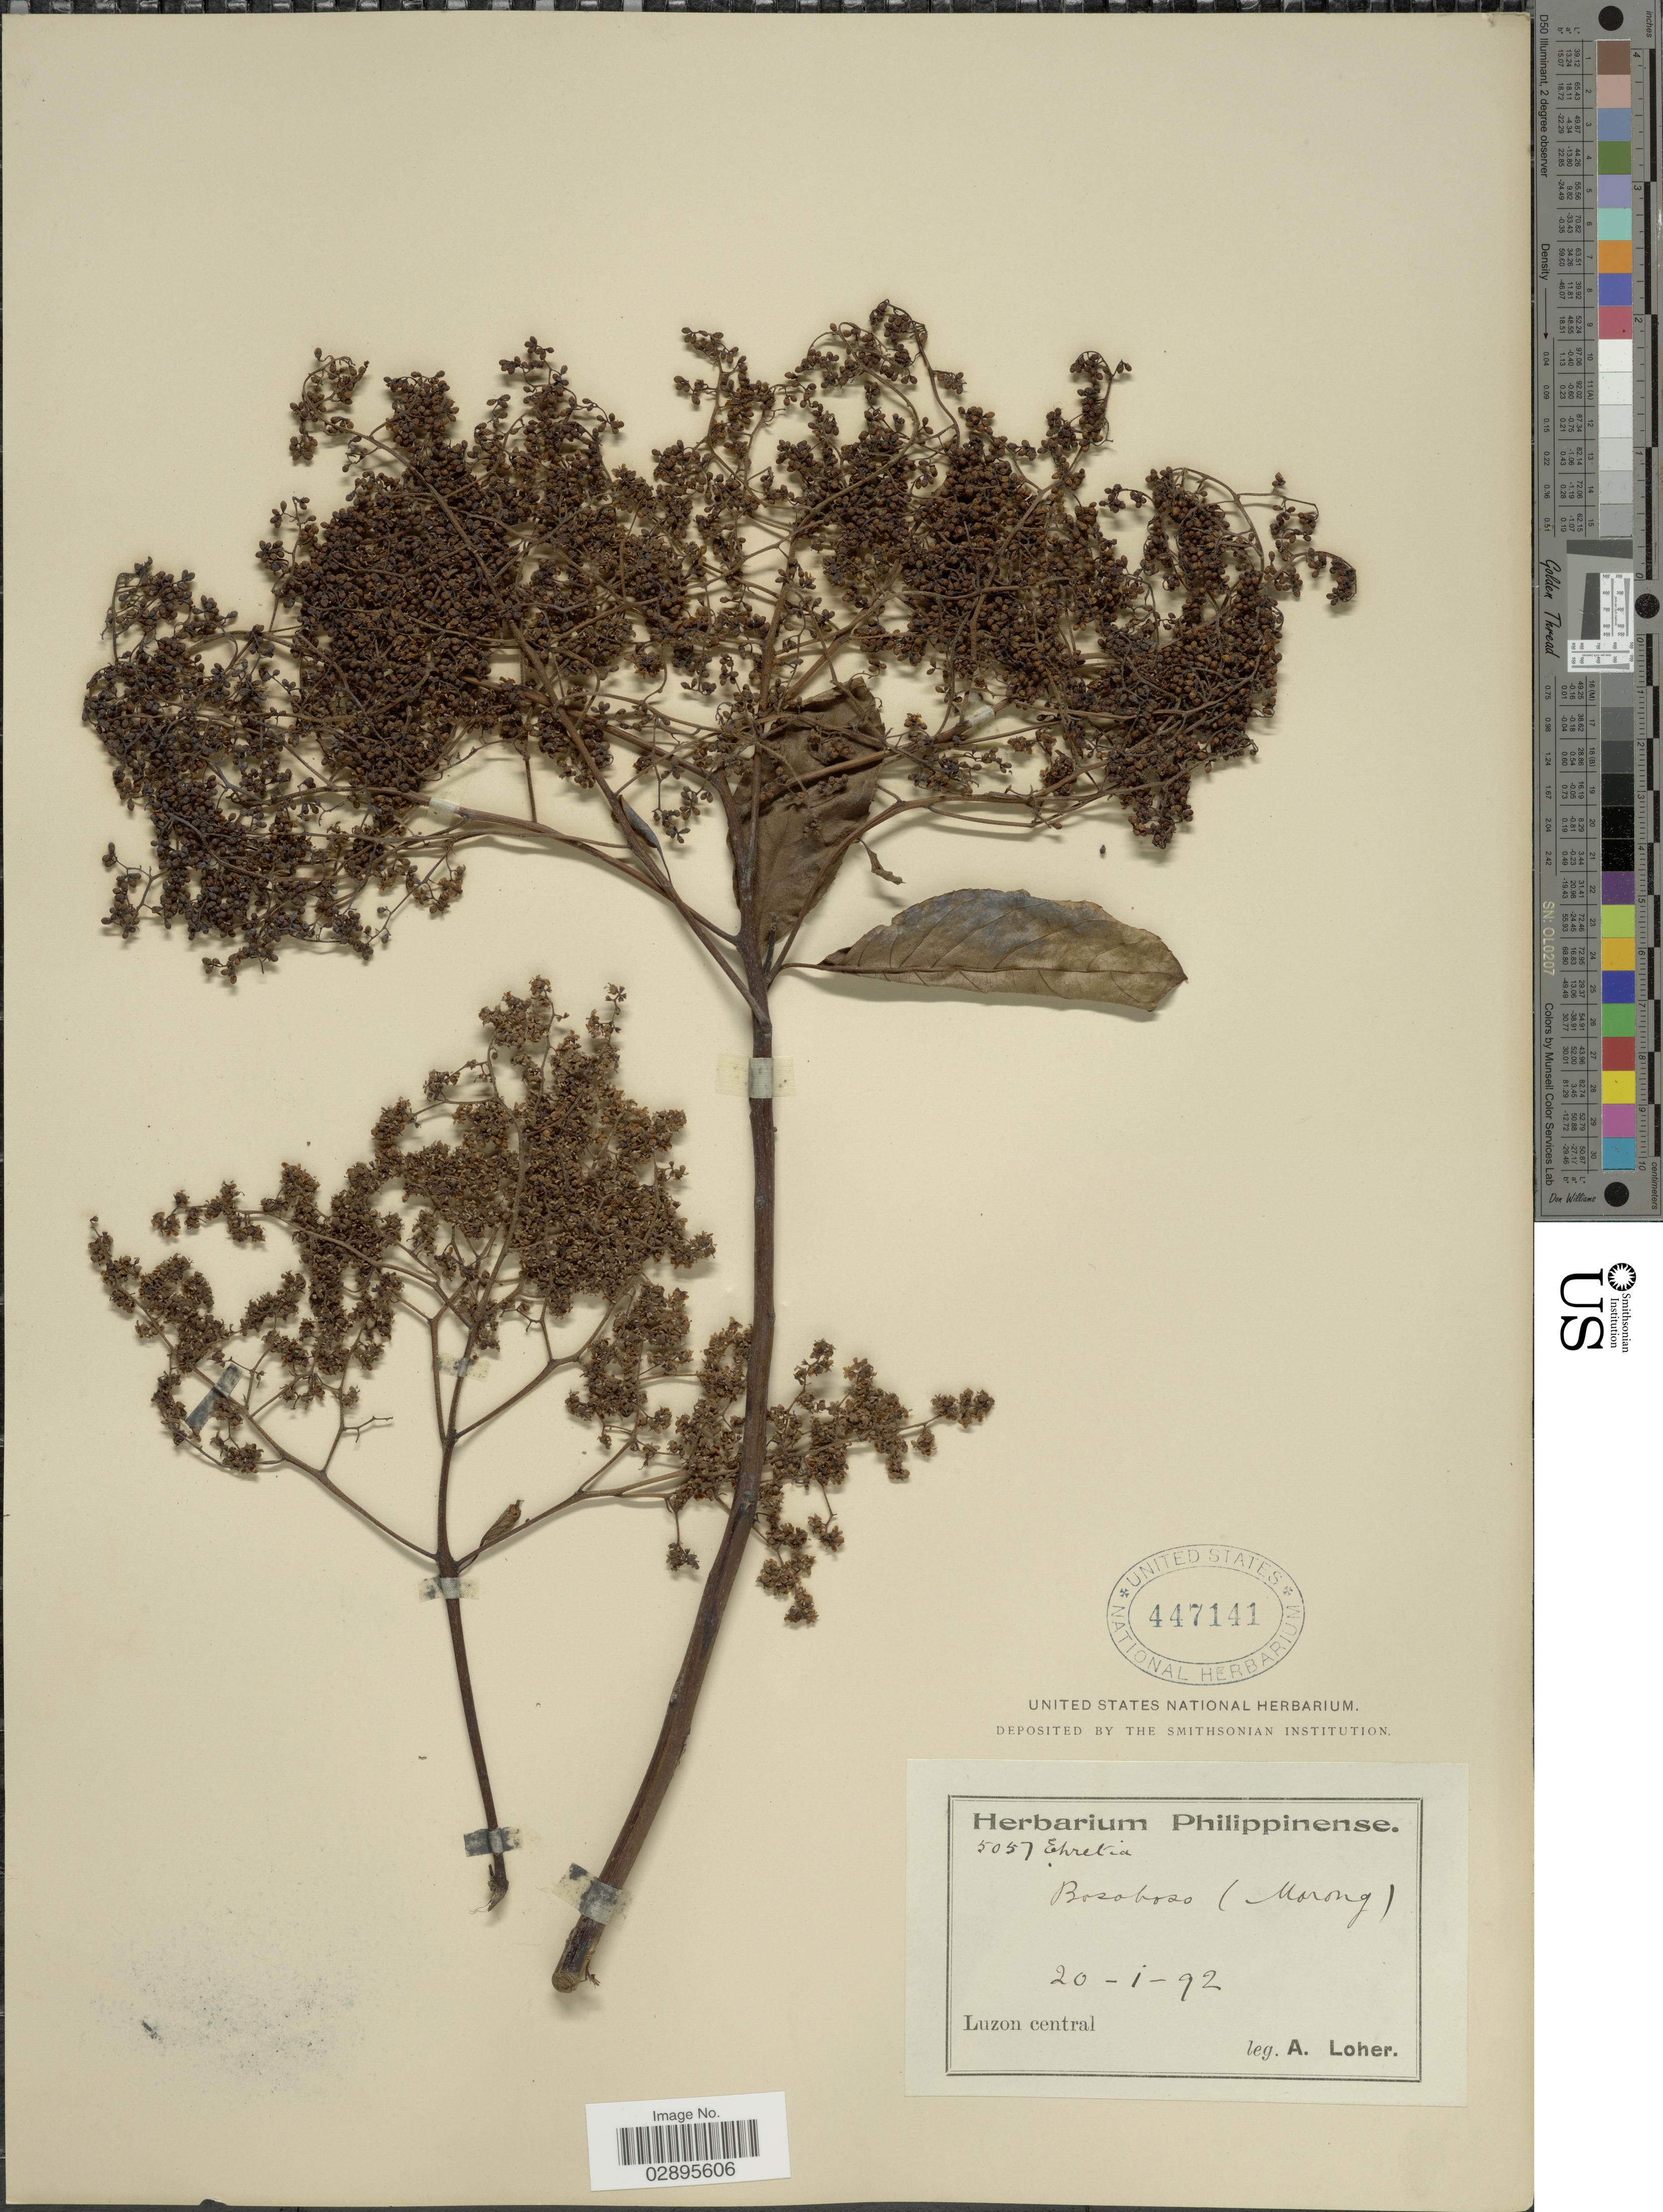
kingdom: Plantae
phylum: Tracheophyta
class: Magnoliopsida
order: Boraginales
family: Ehretiaceae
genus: Ehretia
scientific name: Ehretia polyantha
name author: A. DC.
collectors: A. Loher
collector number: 5057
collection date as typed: Transcribed d/m/y: 20/1/92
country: Philippines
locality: Luzon central.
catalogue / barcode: US 447141